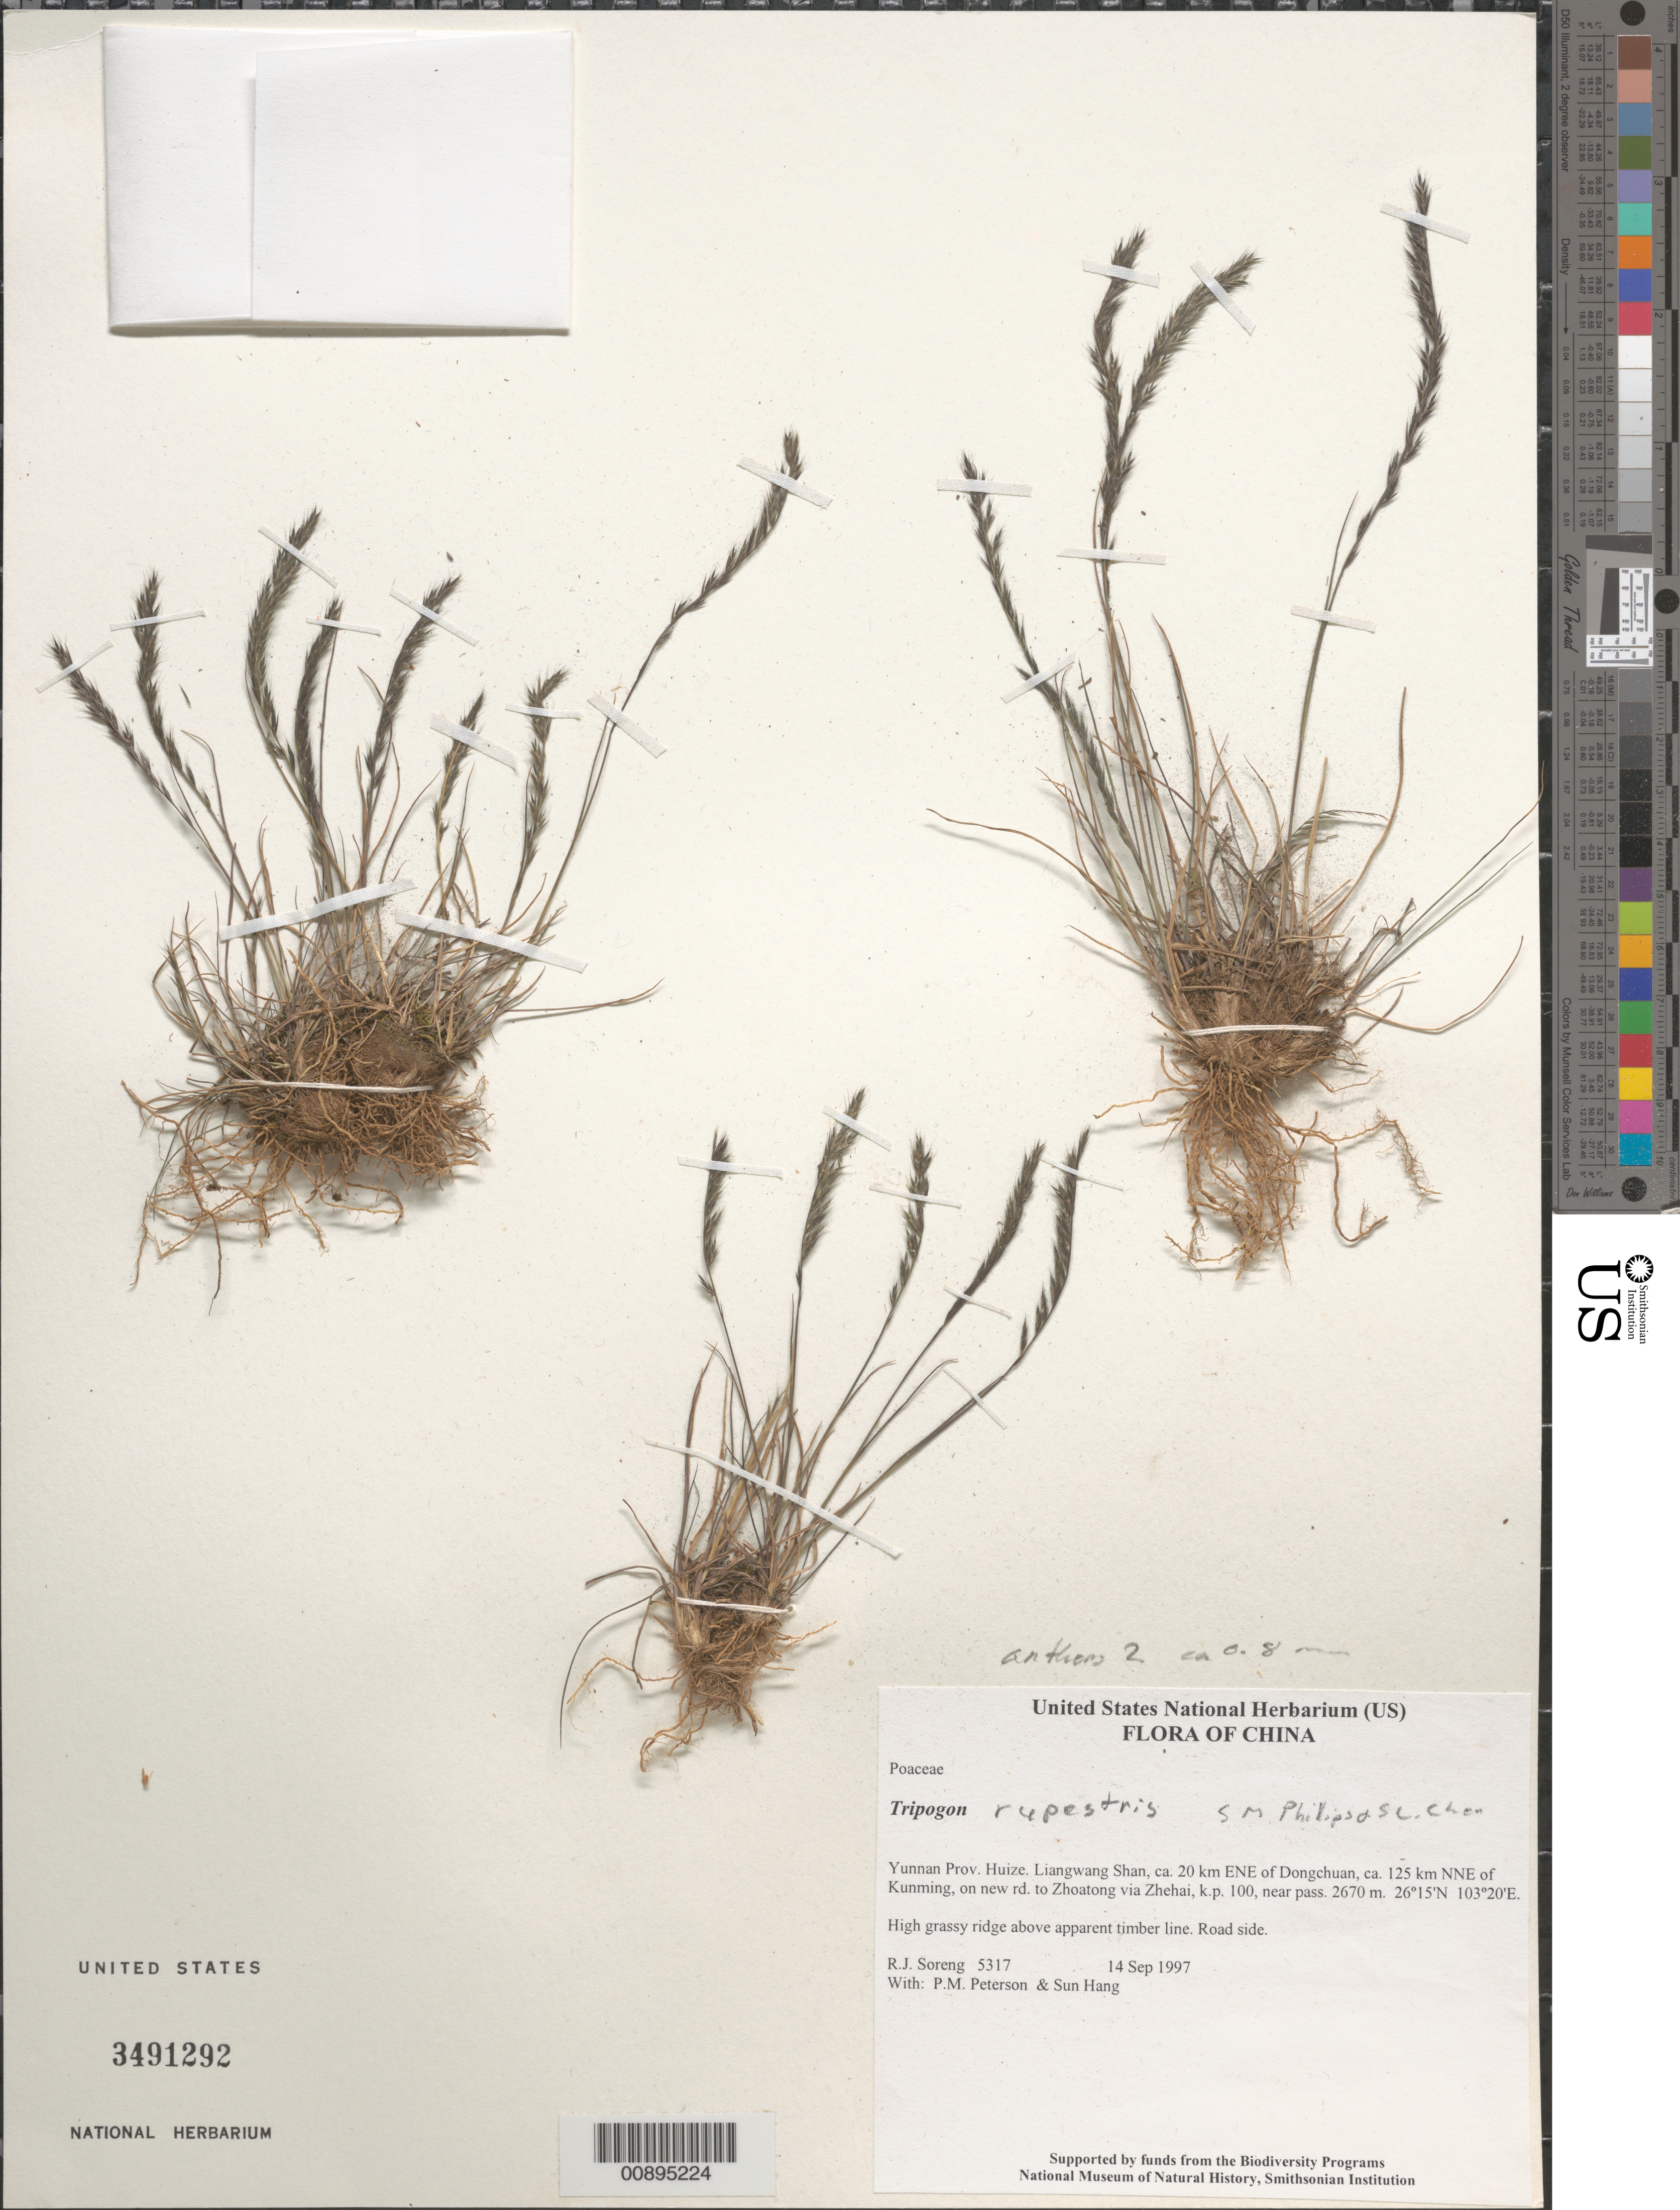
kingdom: Plantae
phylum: Tracheophyta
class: Liliopsida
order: Poales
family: Poaceae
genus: Tripogon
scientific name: Tripogon rupestris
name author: S.M. Phillips & S.L. Chen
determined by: Soreng, Robert J., Research Associate (BOT), Smithsonian Institution - National Museum of Natural History (UNITED STATES)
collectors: R. J. Soreng, P. M. Peterson & Sun Hang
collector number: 5317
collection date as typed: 14 Sep 1997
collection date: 1997-09-14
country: China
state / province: Yunnan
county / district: Huize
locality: Liangwang Shan, ca. 20 km ENE of Dongchuan, ca. 125 km NNE of Kunming, on new rd. to Zhoatong via Zhehai, k.p. 100, near pass.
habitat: High grassy ridge above apparent timber line.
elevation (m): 2670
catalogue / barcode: US 3491292